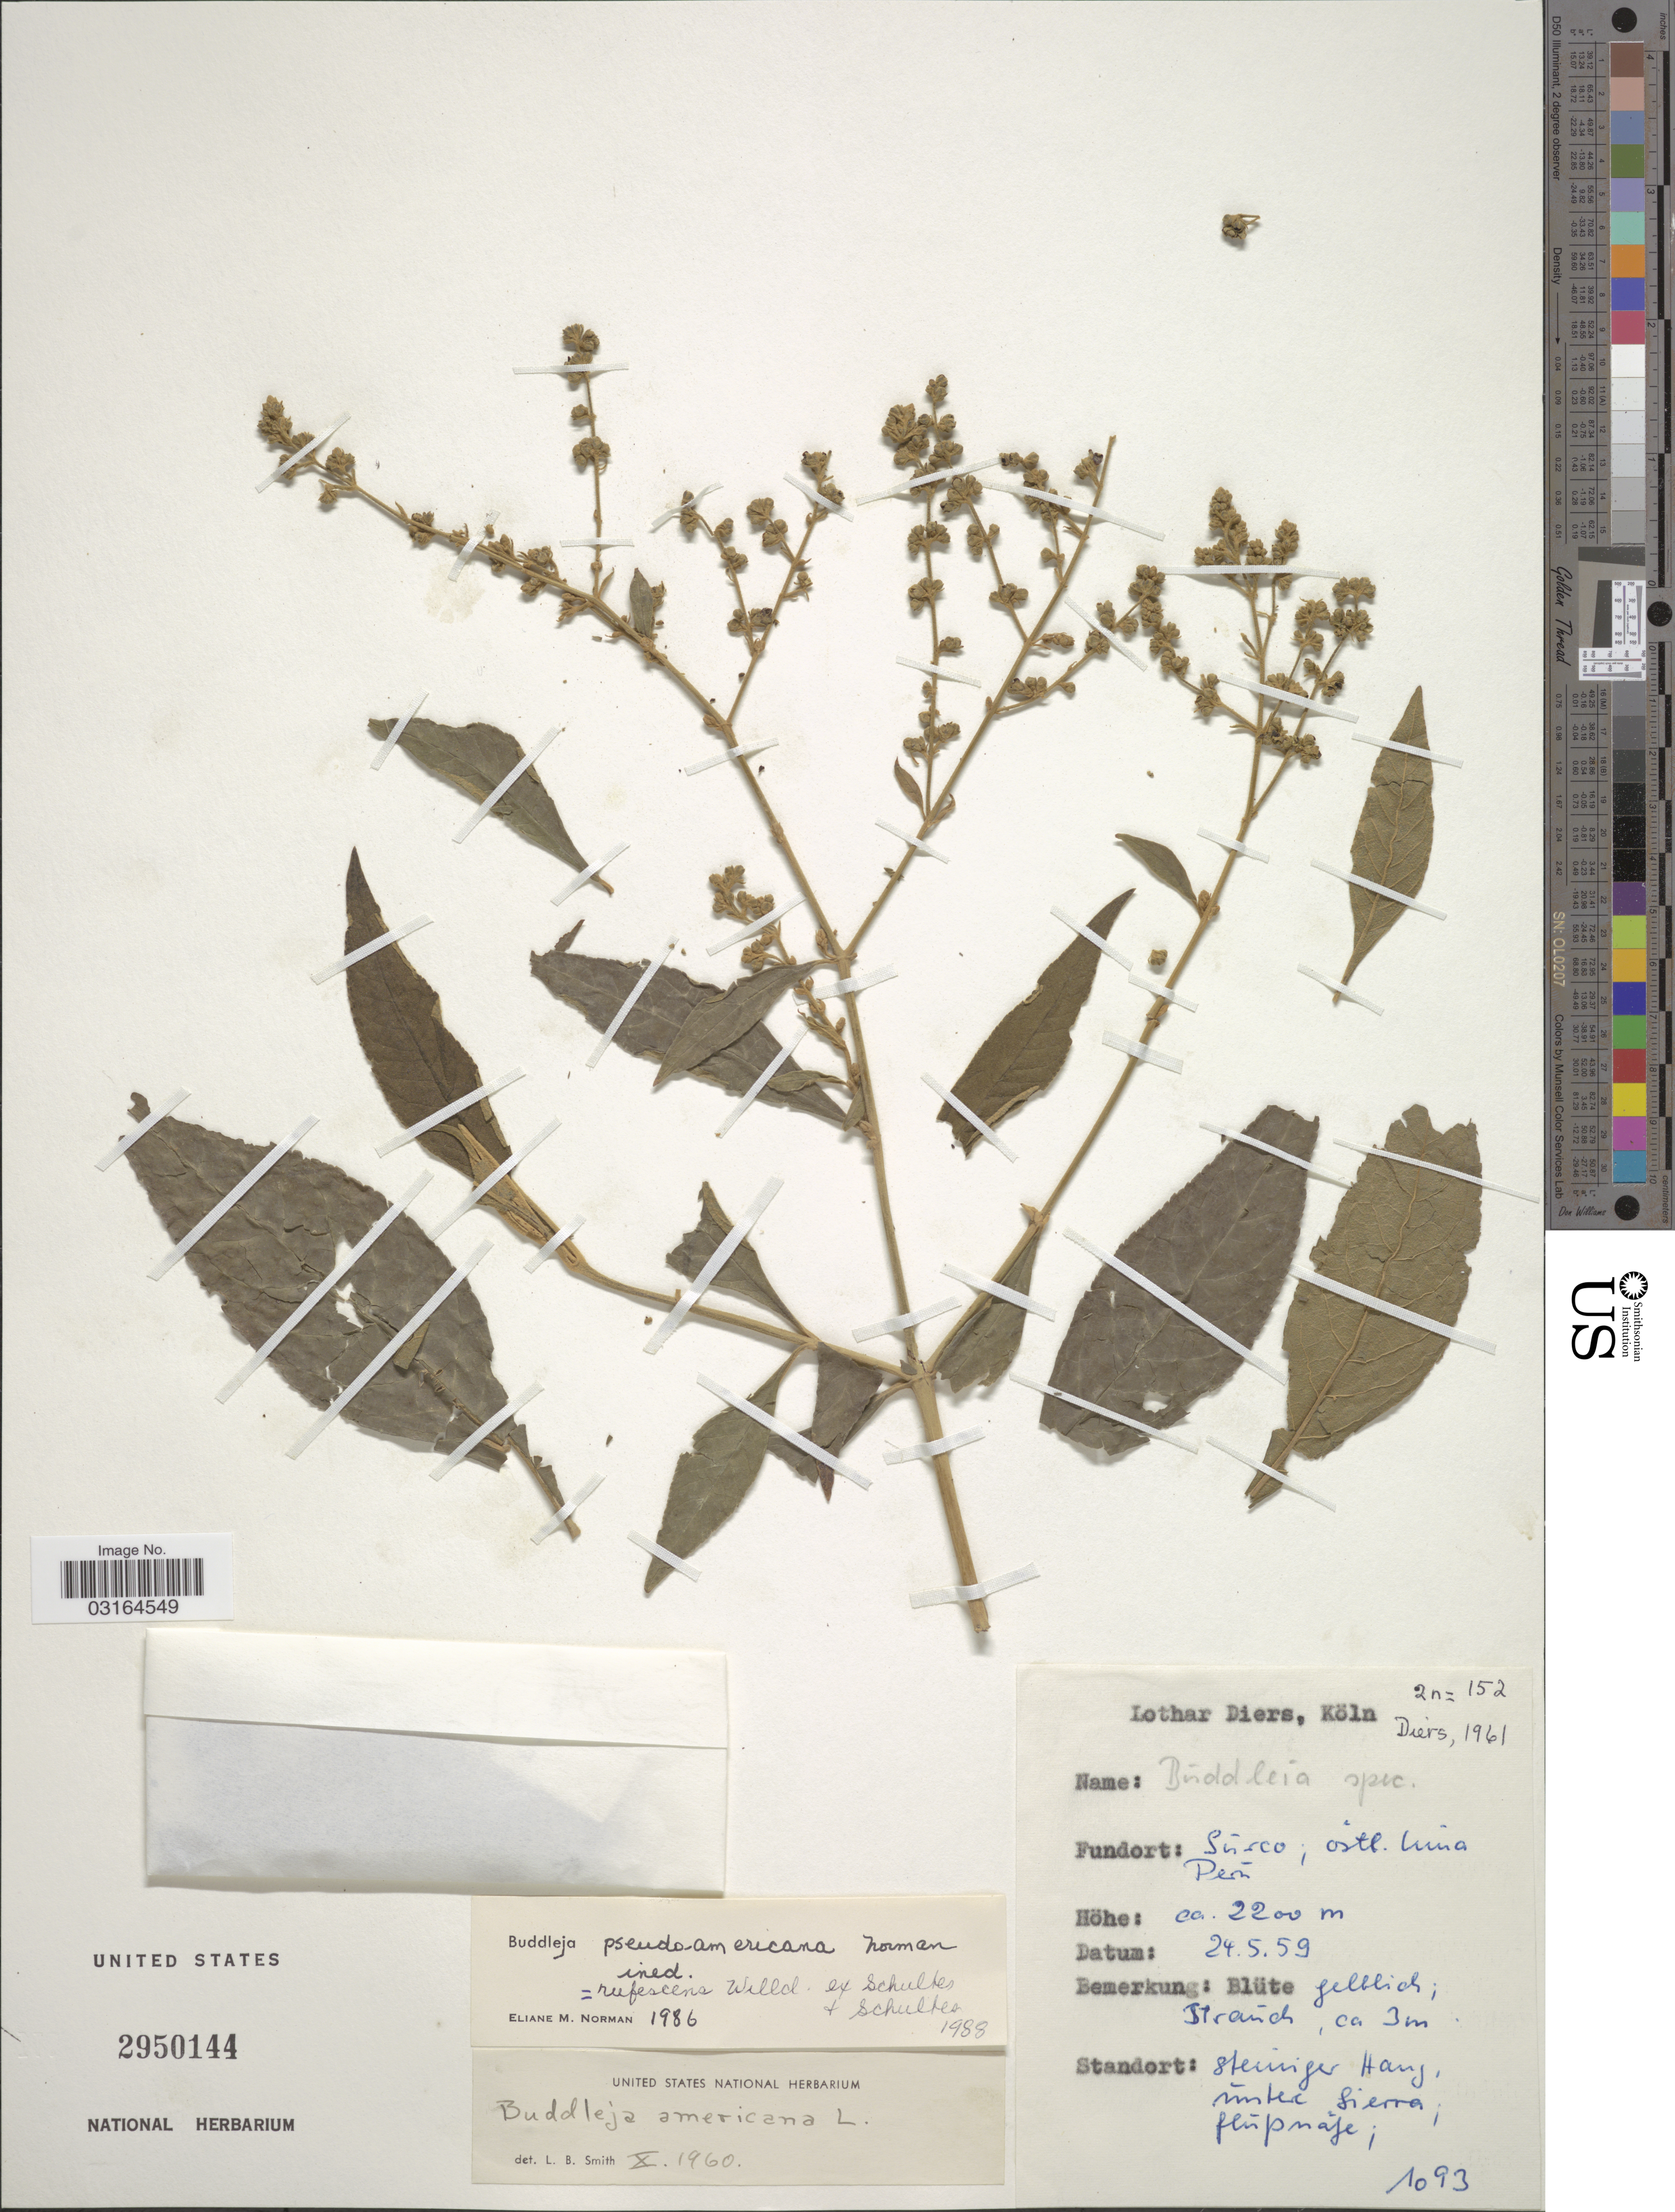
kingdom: Plantae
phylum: Tracheophyta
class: Magnoliopsida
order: Lamiales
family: Scrophulariaceae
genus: Buddleja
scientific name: Buddleja rufescens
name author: Willd.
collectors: L. Diers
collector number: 1093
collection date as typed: Transcribed d/m/y: 24/5/59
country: Peru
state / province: Lima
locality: Surco, östl. Lima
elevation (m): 2200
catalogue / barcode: US 2950144